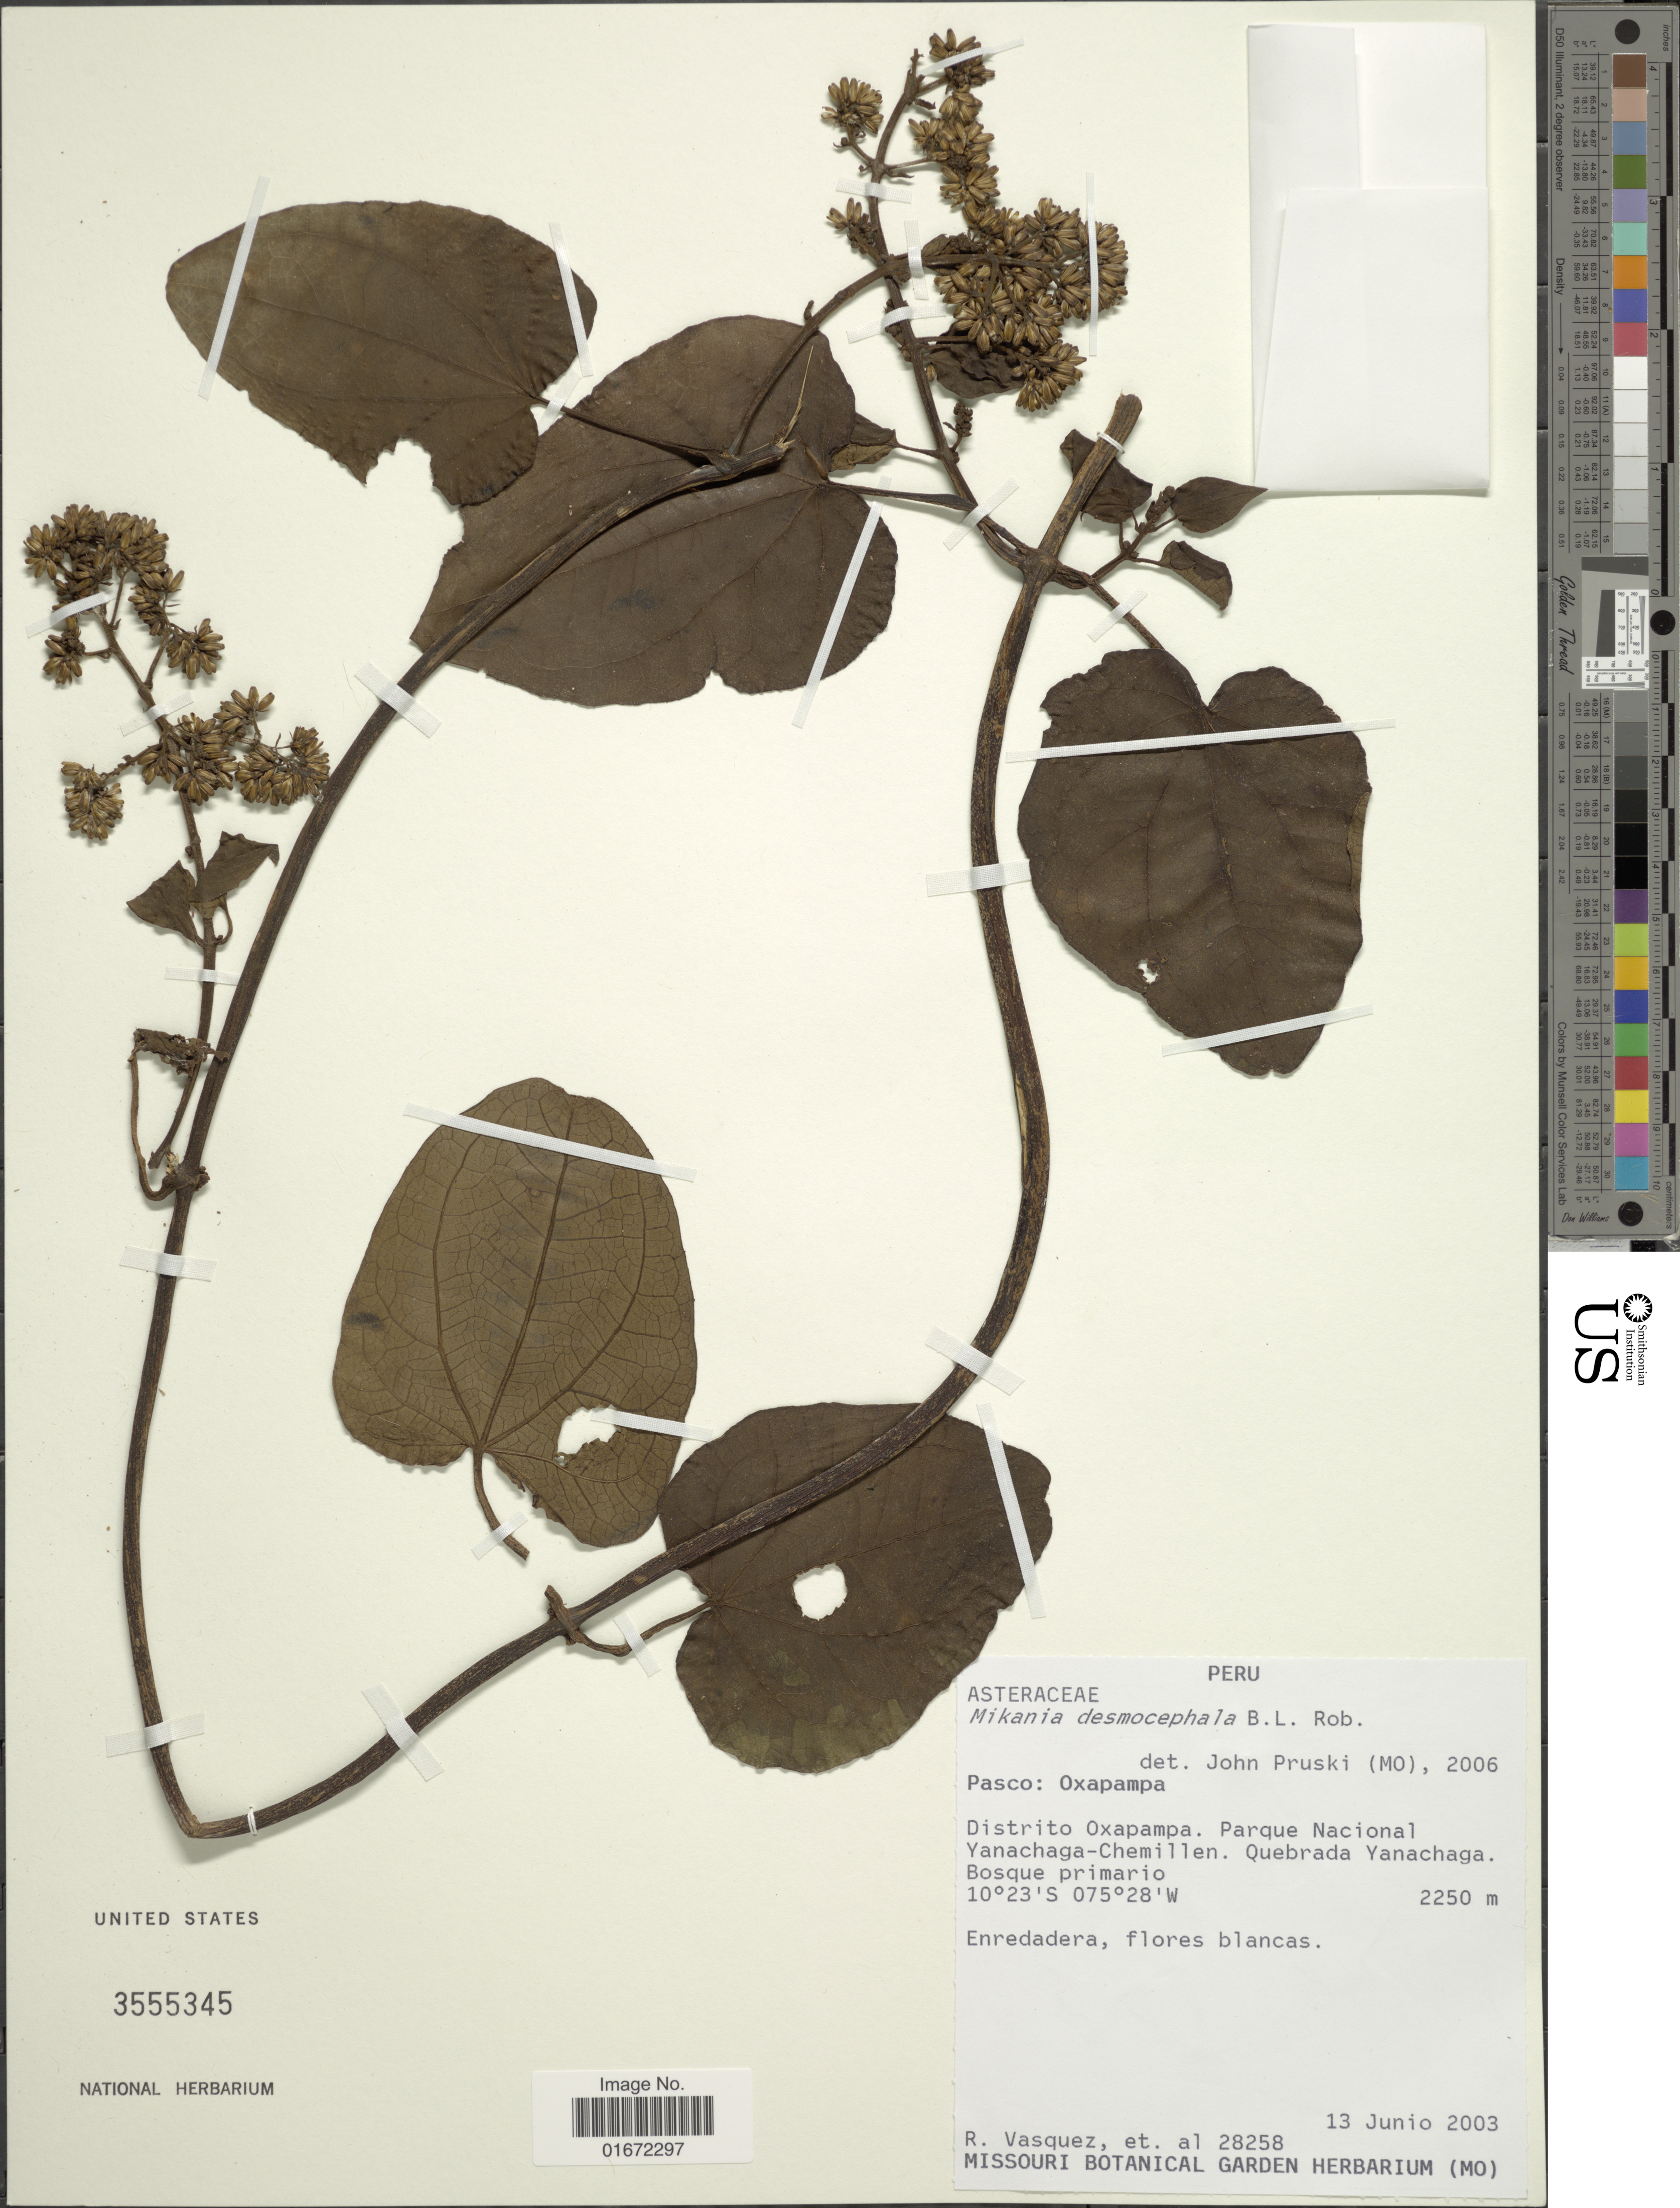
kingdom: Plantae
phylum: Tracheophyta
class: Magnoliopsida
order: Asterales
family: Asteraceae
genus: Mikania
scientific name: Mikania desmocephala var. peruviana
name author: B.L. Rob.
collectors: R. Vasquez & et al.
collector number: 28258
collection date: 2003-06-13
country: Peru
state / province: Pasco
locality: Pasco: Oxapampa. Distrito Oxampampa. Parque Nacional Yanachaga-Chemillen. Quebrada Yanachaga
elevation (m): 2250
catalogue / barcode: US 3555345